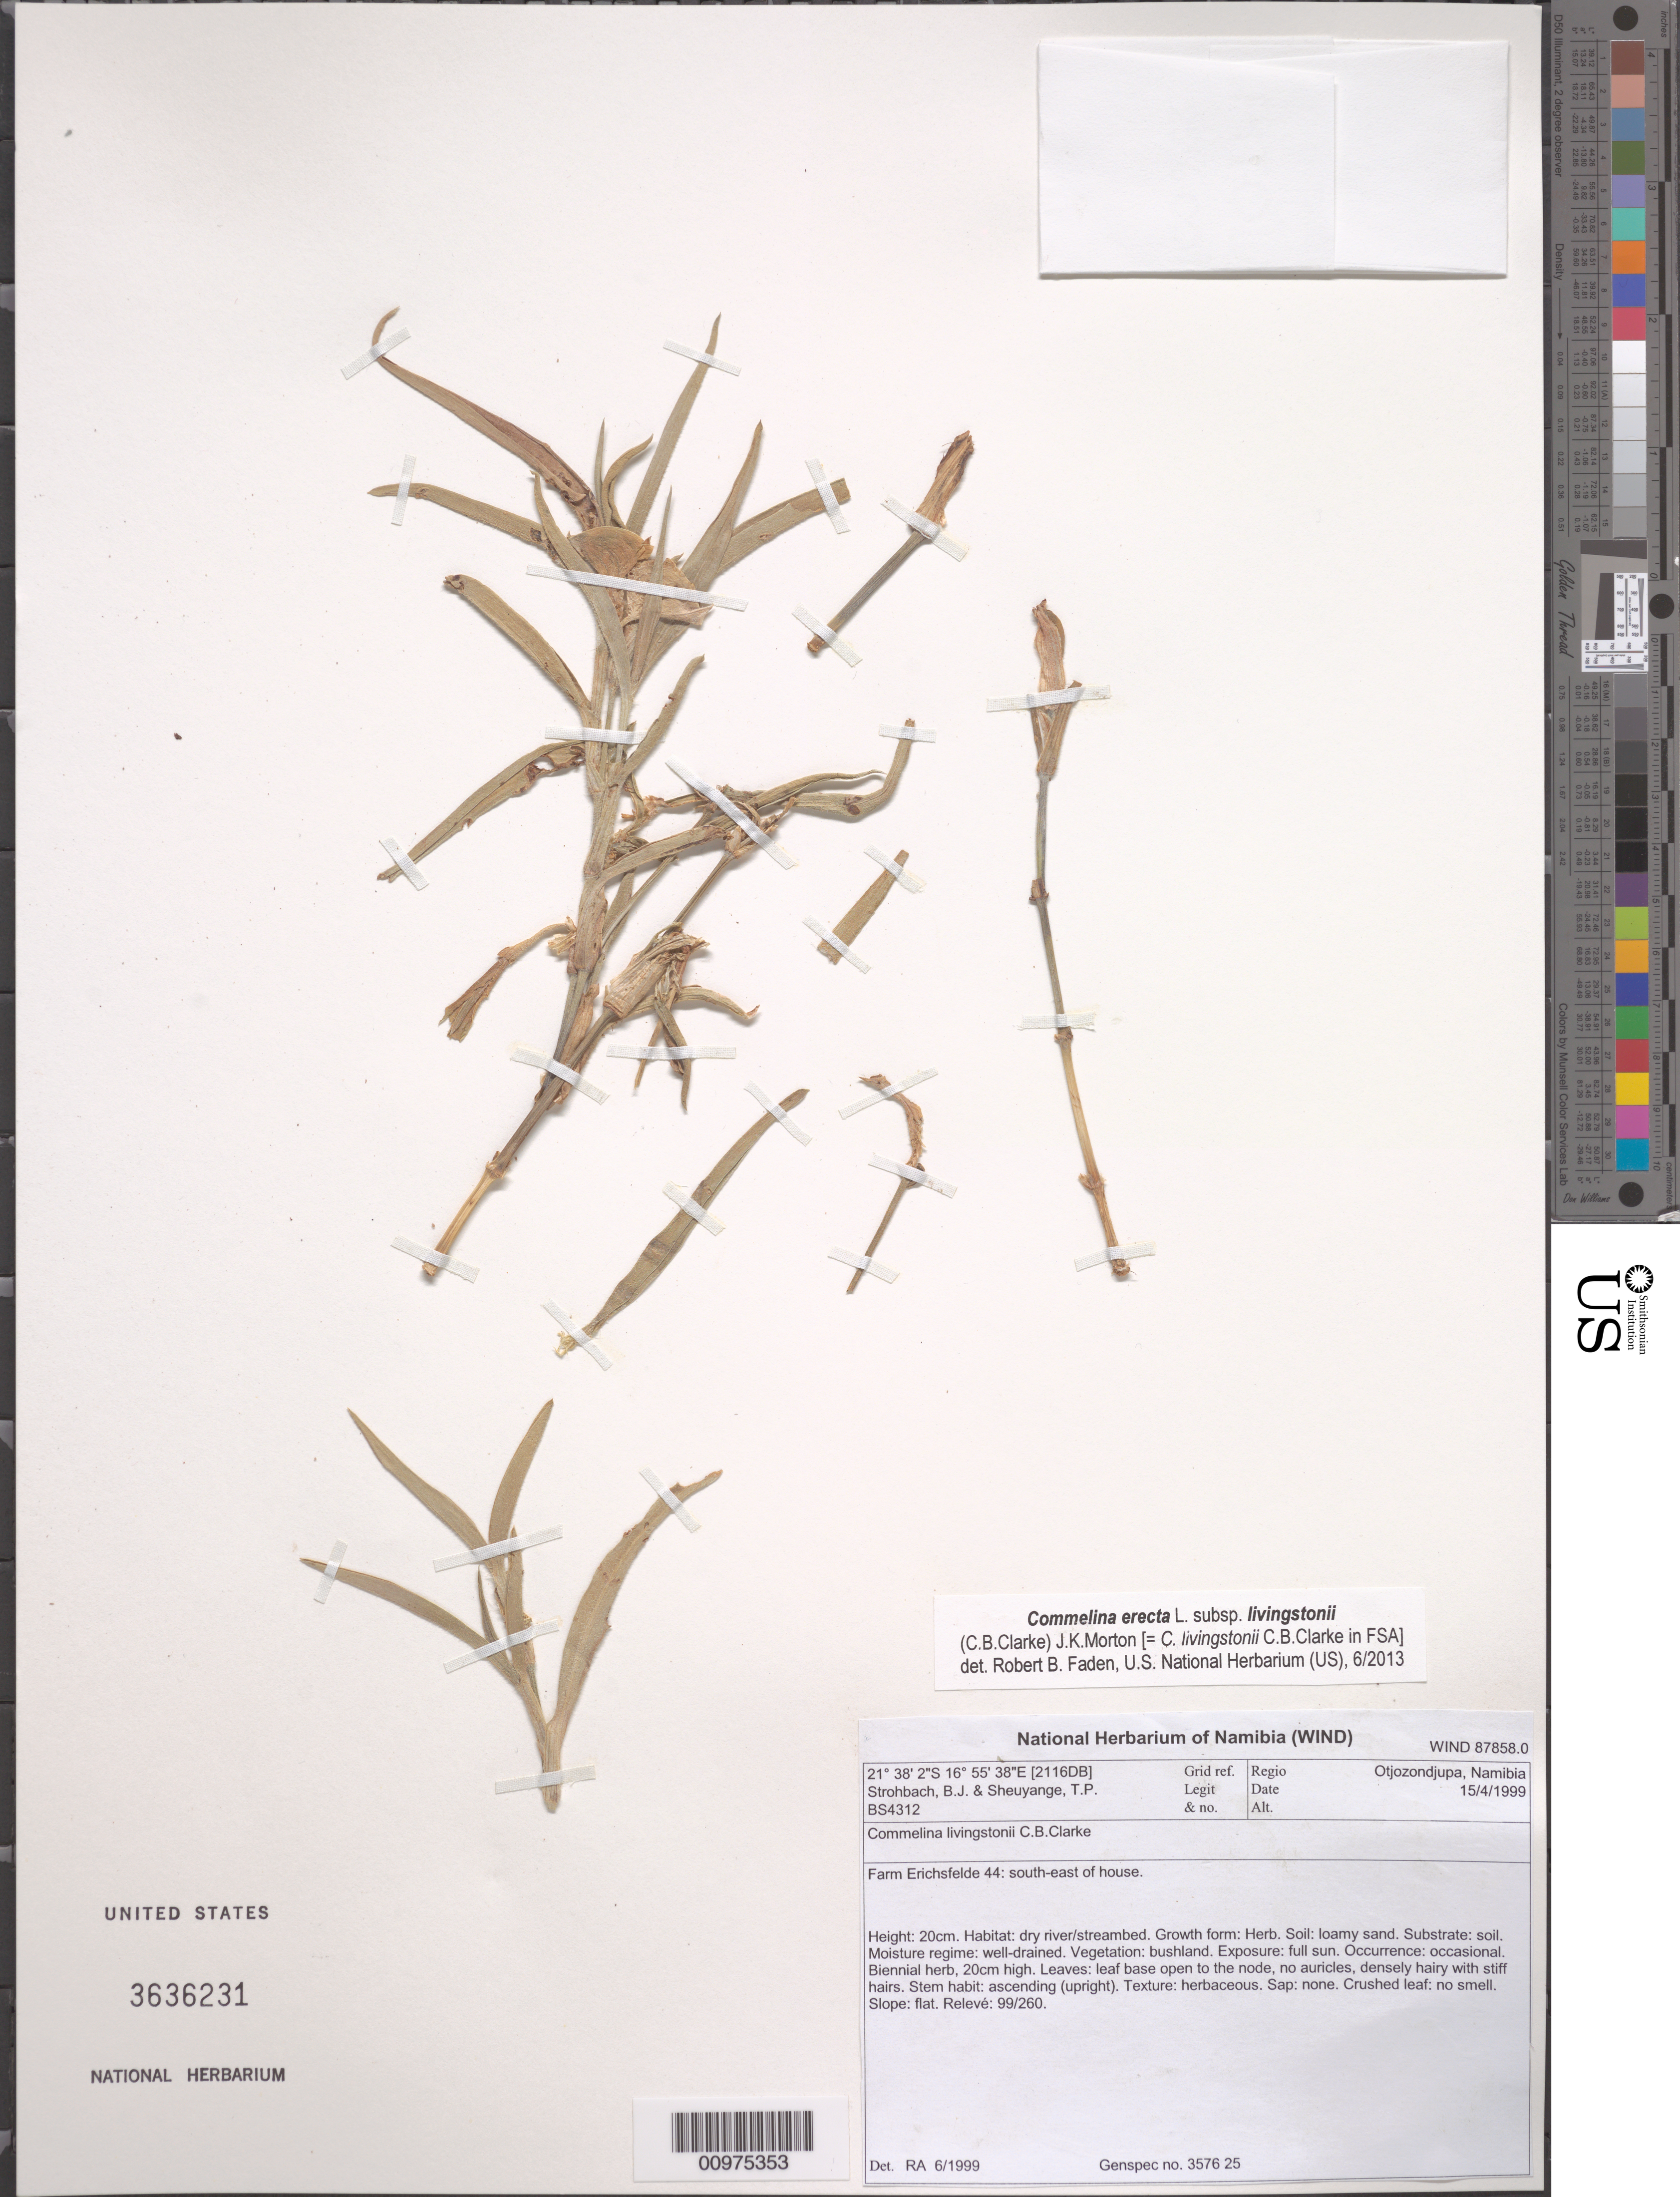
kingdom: Plantae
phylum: Tracheophyta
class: Liliopsida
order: Commelinales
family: Commelinaceae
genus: Commelina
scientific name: Commelina erecta subsp. livingstonii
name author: (C.B. Clarke) J.K. Morton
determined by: Faden, Robert B., (US), Smithsonian Institution - National Museum of Natural History (UNITED STATES)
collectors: B. Strohbach & T. Sheuyange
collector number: BS4312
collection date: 1999-04-15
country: Namibia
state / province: Otjozondjupa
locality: Farm Erichsfelde 44: south-east of house.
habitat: dry river/streambed; well-drained; bushland; full sun;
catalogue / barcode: US 3636231